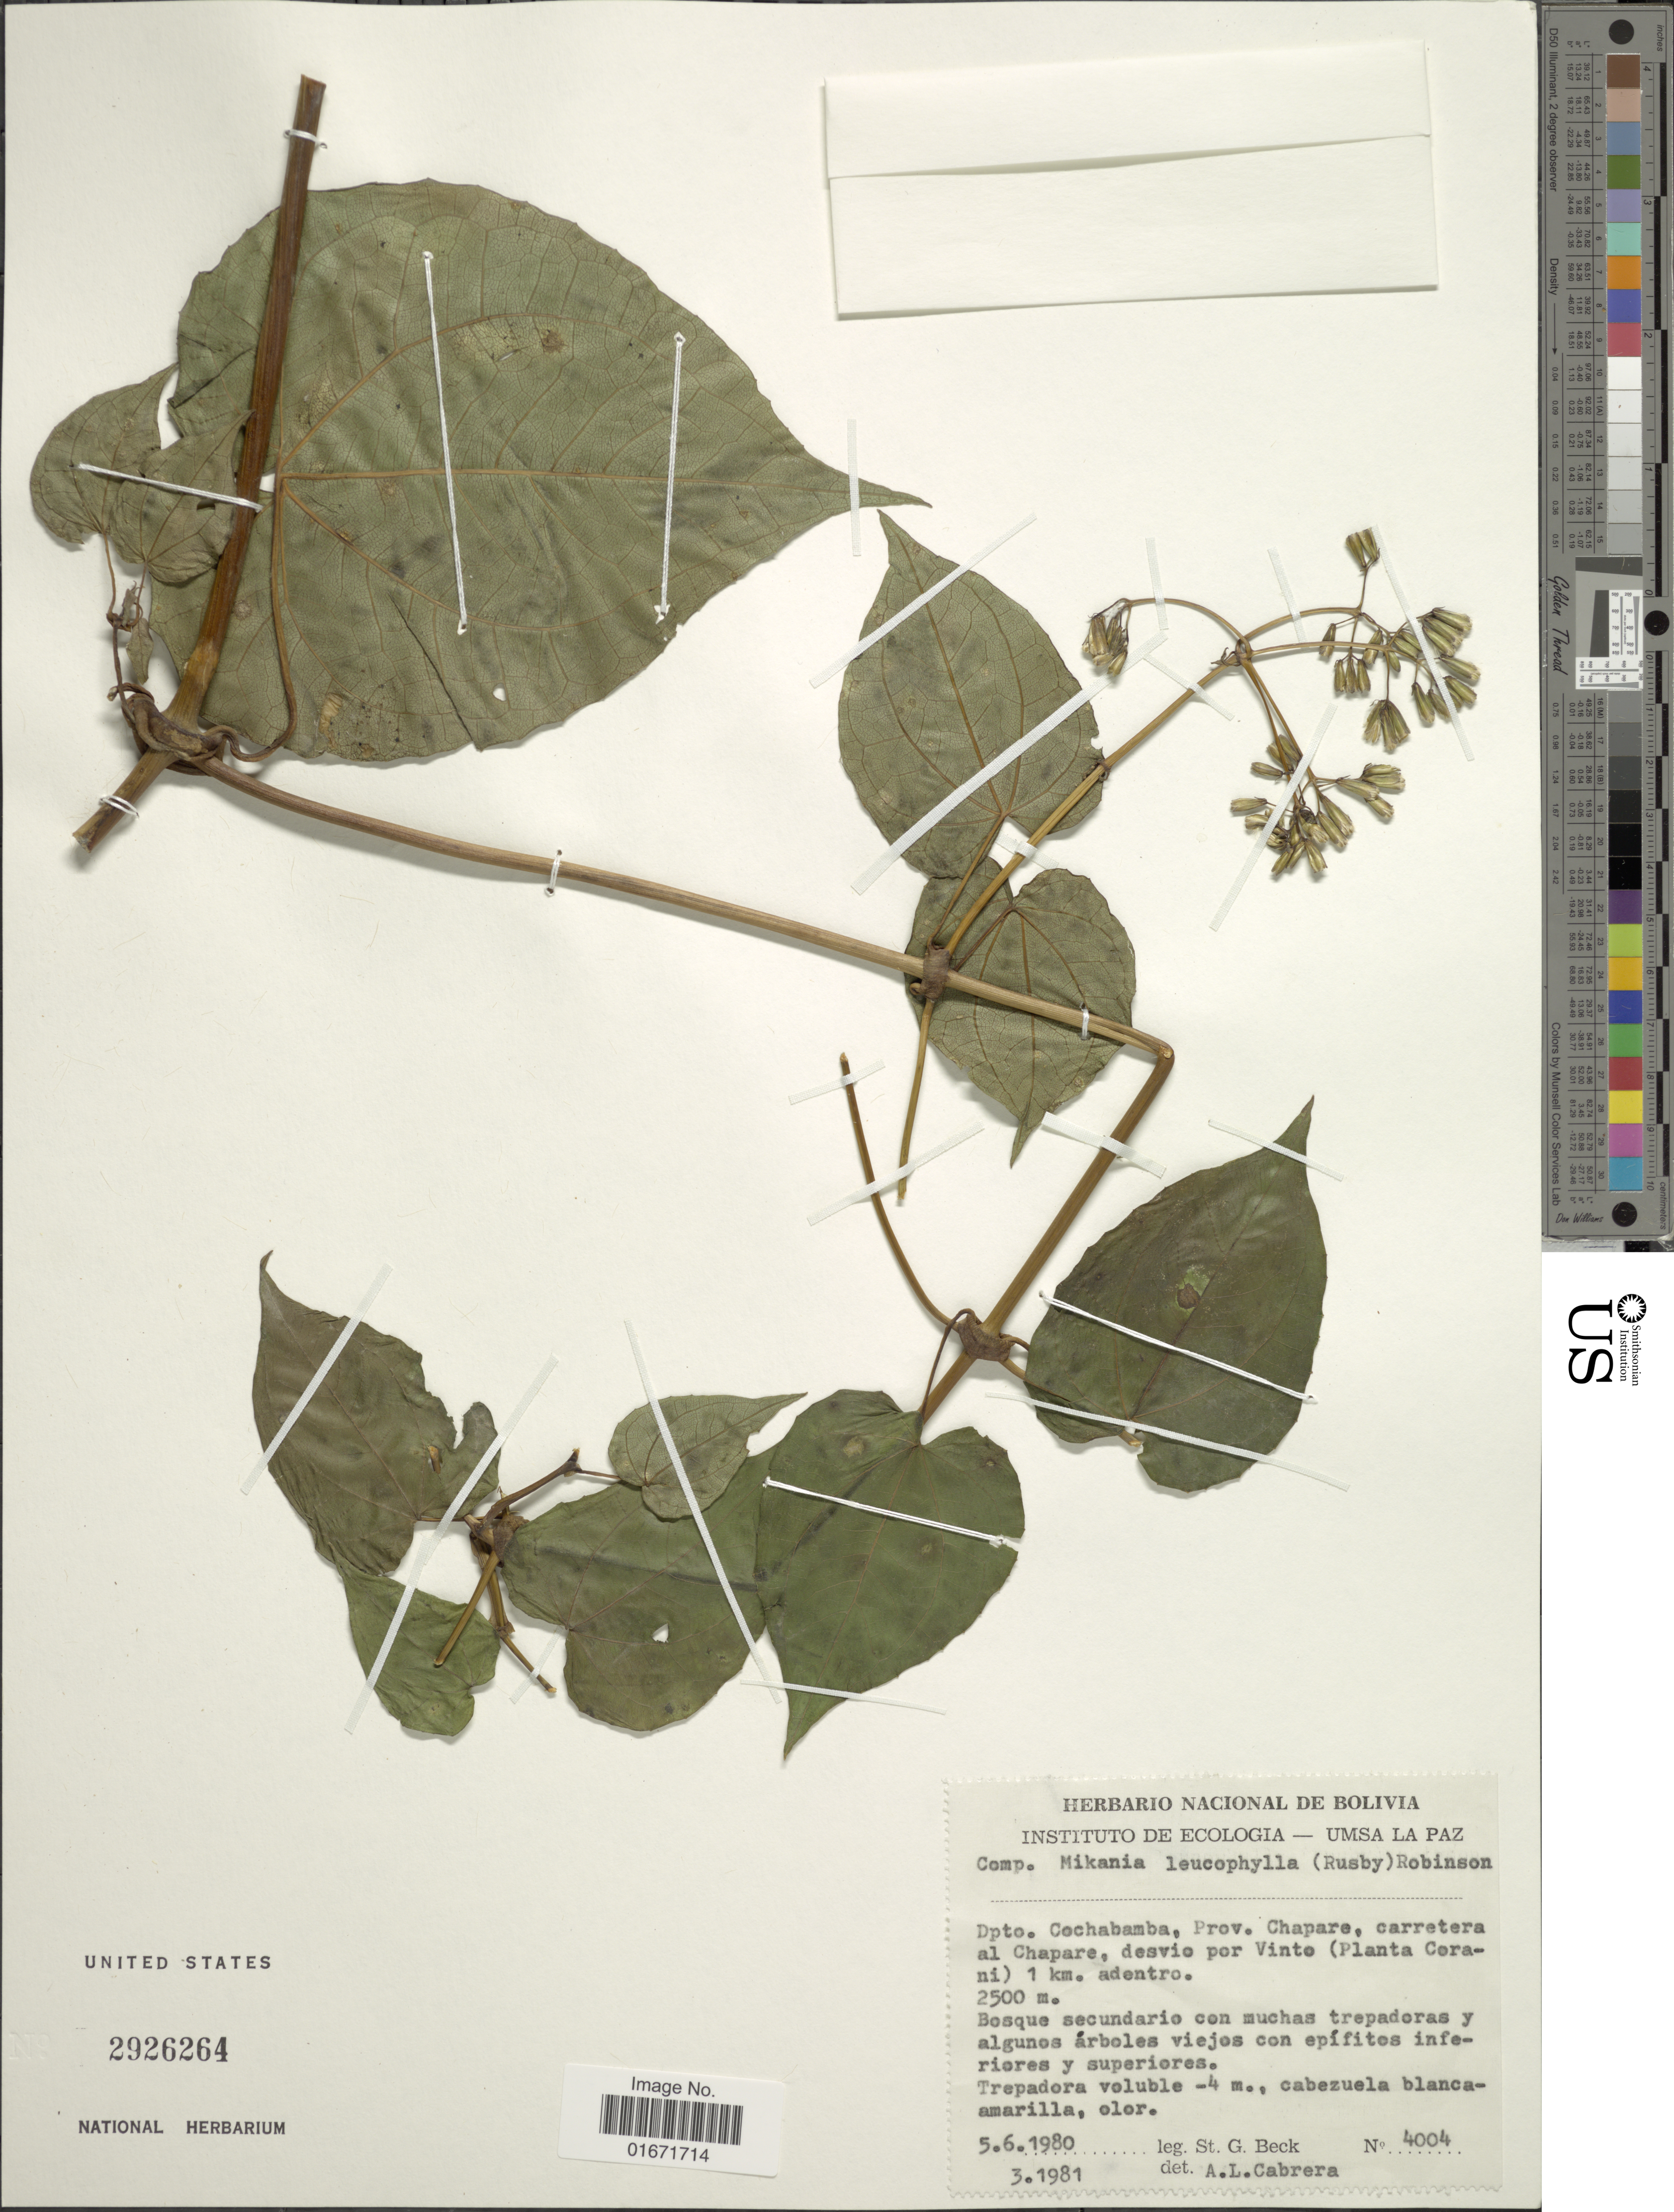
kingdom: Plantae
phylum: Tracheophyta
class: Magnoliopsida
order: Asterales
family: Asteraceae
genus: Mikania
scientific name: Mikania leucophylla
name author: (Rusby) B.L. Rob.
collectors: S. G. Beck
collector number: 4004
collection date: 1980-06-05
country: Bolivia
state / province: Cochabamba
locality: Dpto. Cochabamba, Prov. Chapare, carretera al Chapare, desvio por Vinto (Planta Cerani) 1 km. adentro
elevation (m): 2500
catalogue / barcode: US 2926264